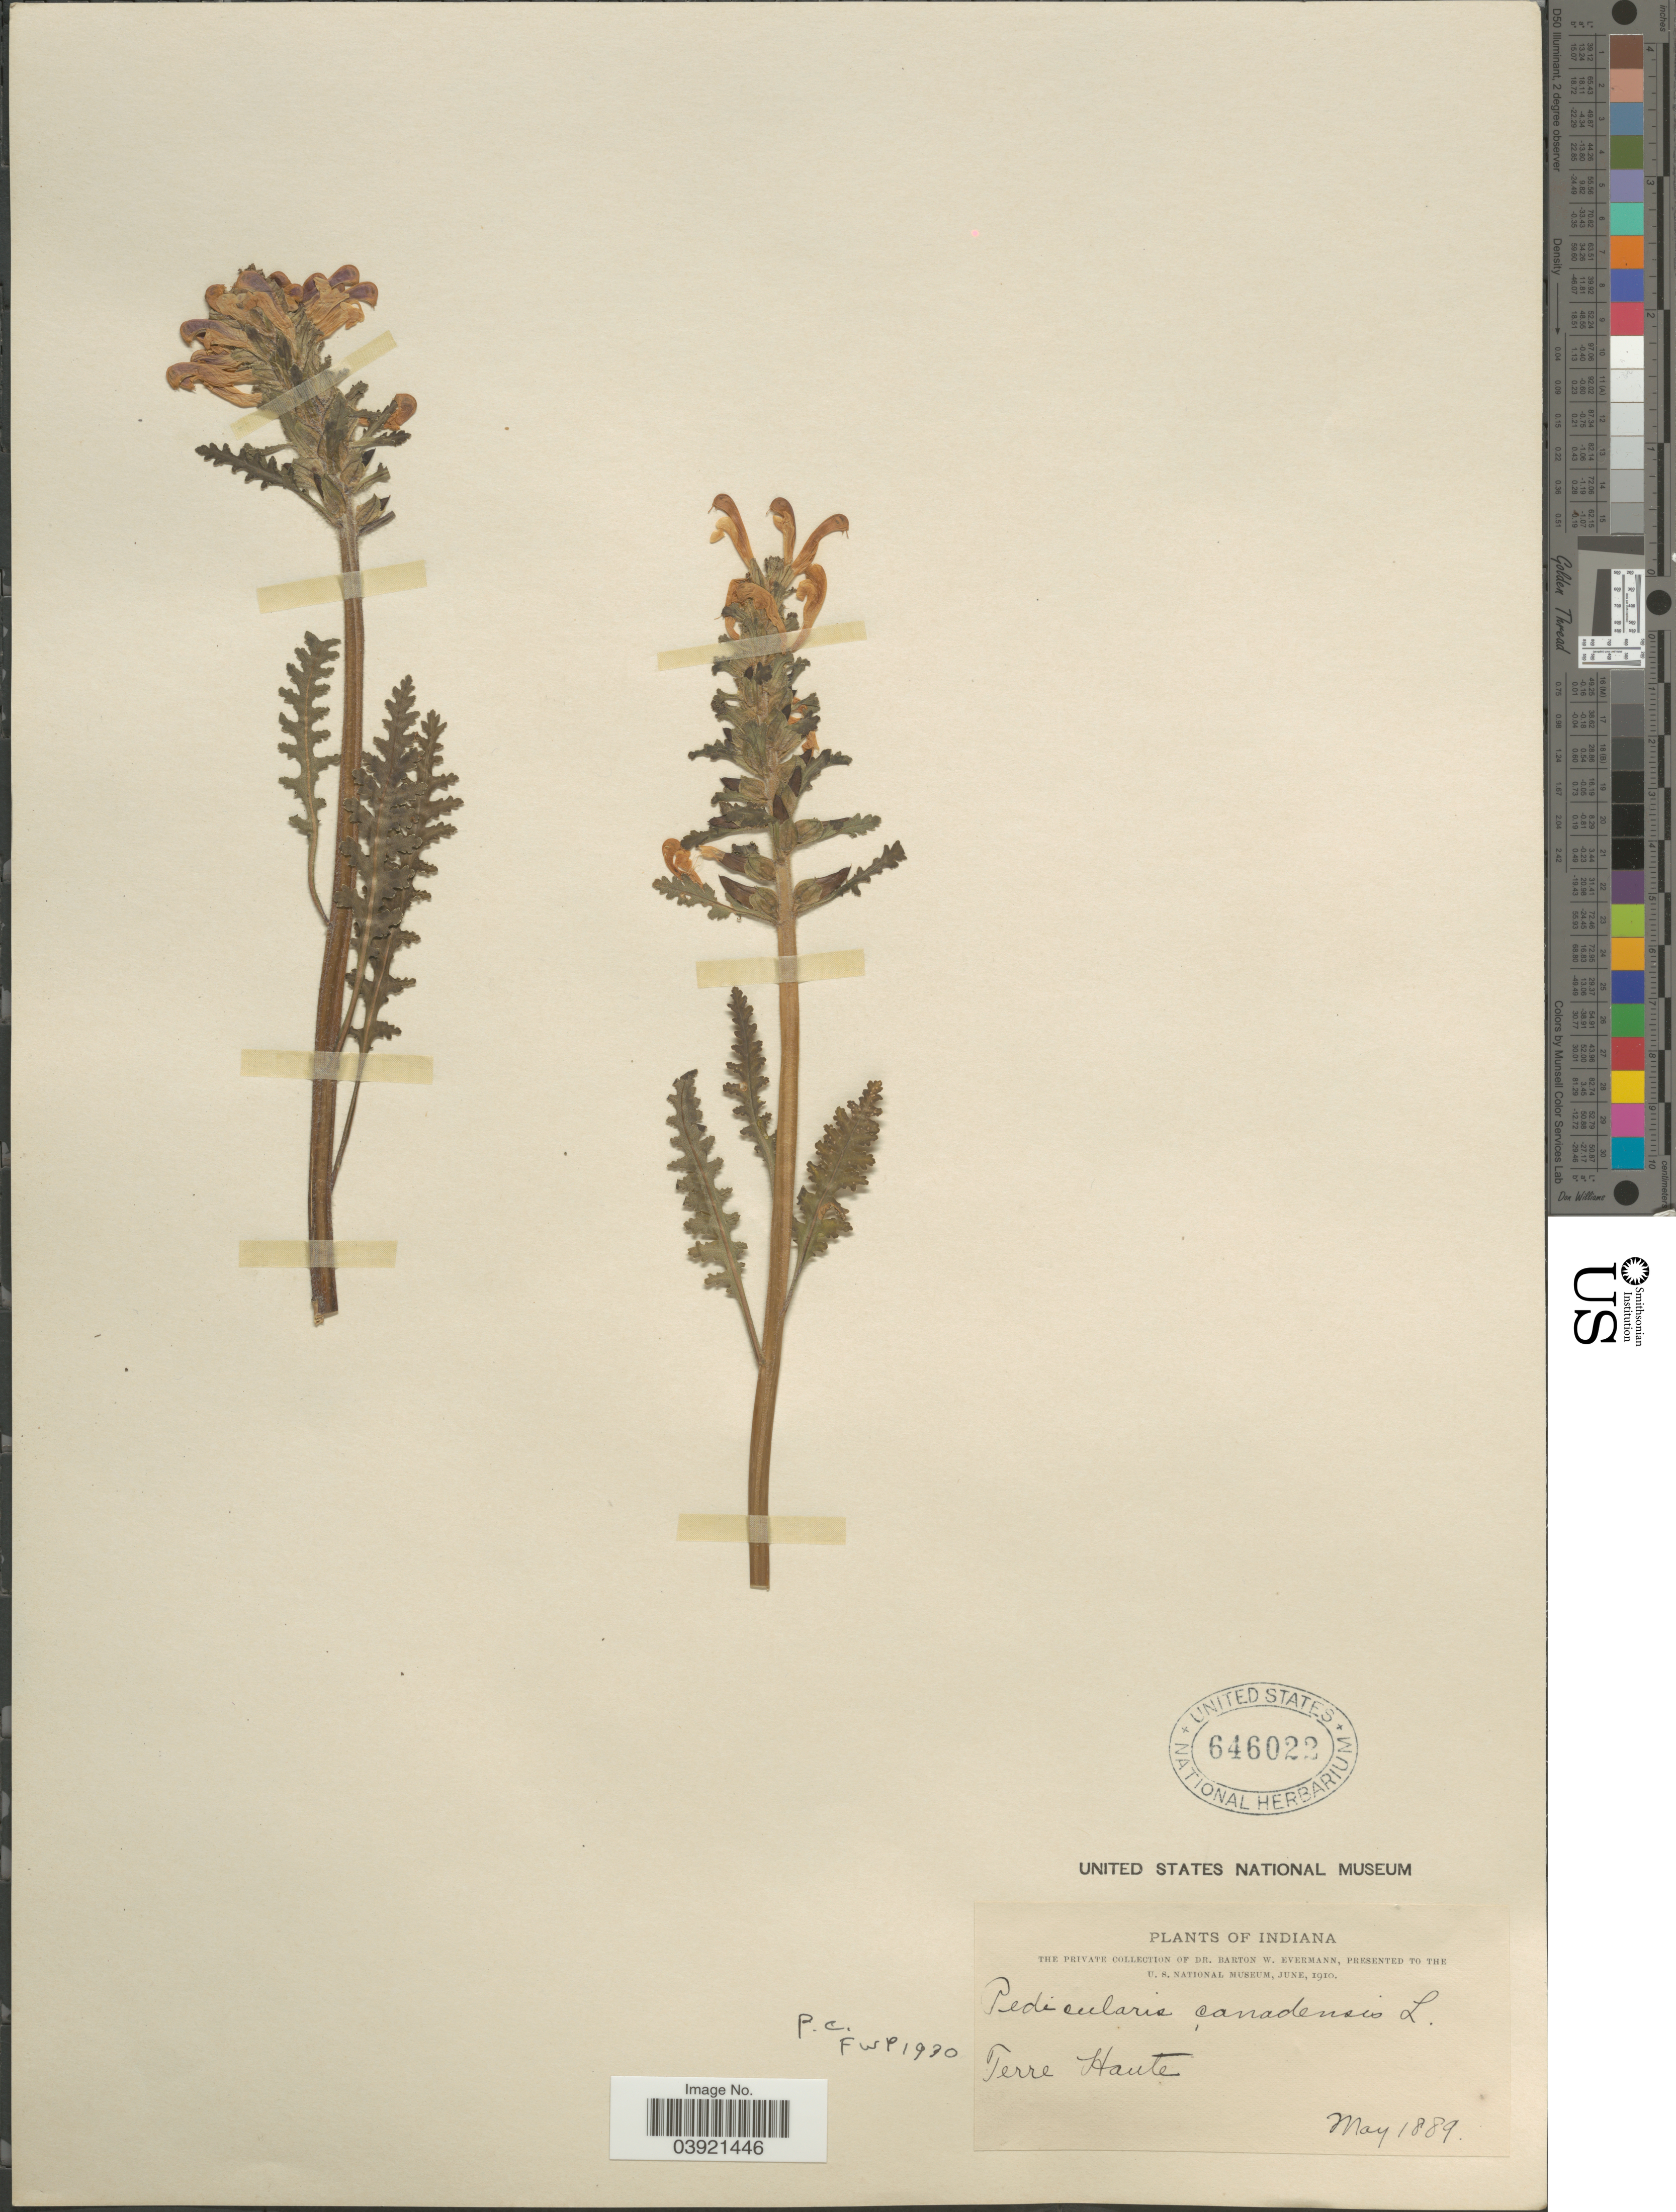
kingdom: Plantae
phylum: Tracheophyta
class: Magnoliopsida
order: Lamiales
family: Orobanchaceae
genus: Pedicularis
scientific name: Pedicularis canadensis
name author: L.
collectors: B. W. Evermann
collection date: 1889-05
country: United States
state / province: Indiana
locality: Terre Haute.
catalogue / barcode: US 646022